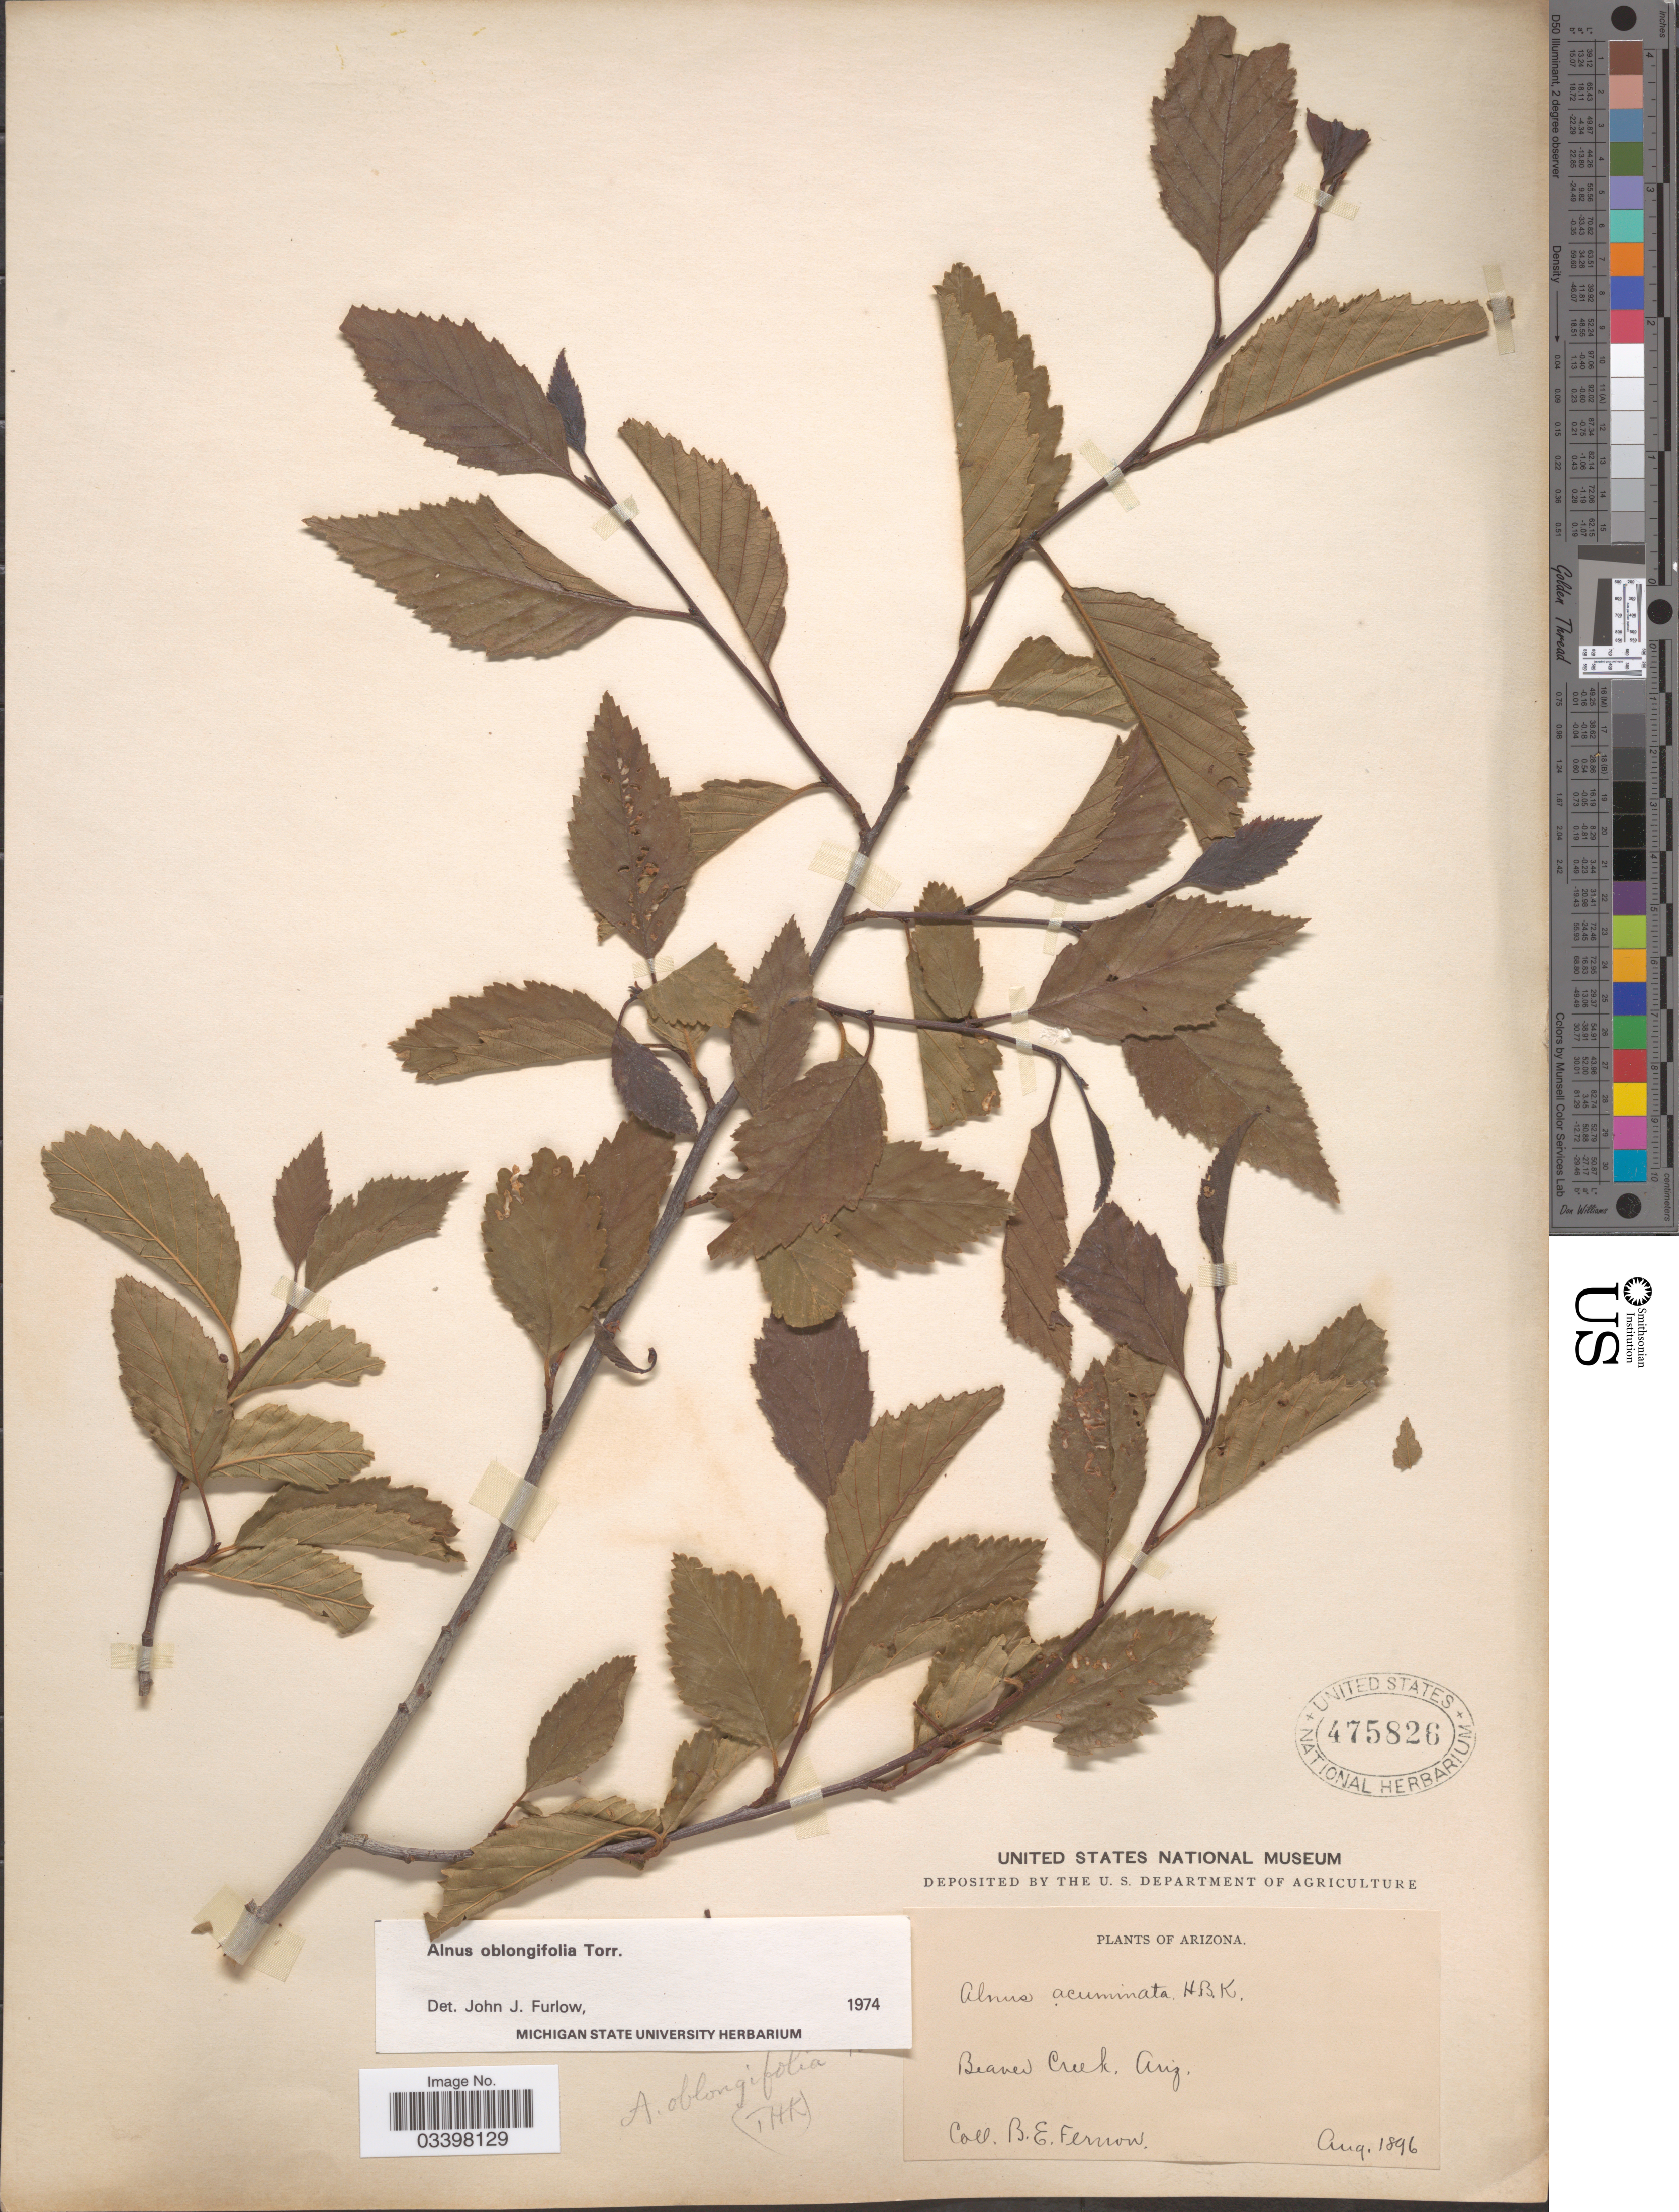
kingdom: Plantae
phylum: Tracheophyta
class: Magnoliopsida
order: Fagales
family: Betulaceae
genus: Alnus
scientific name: Alnus oblongifolia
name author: Torr. in Emory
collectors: B. Fernow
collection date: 1896-08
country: United States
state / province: Arizona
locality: Beaver Creek.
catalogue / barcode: US 475826